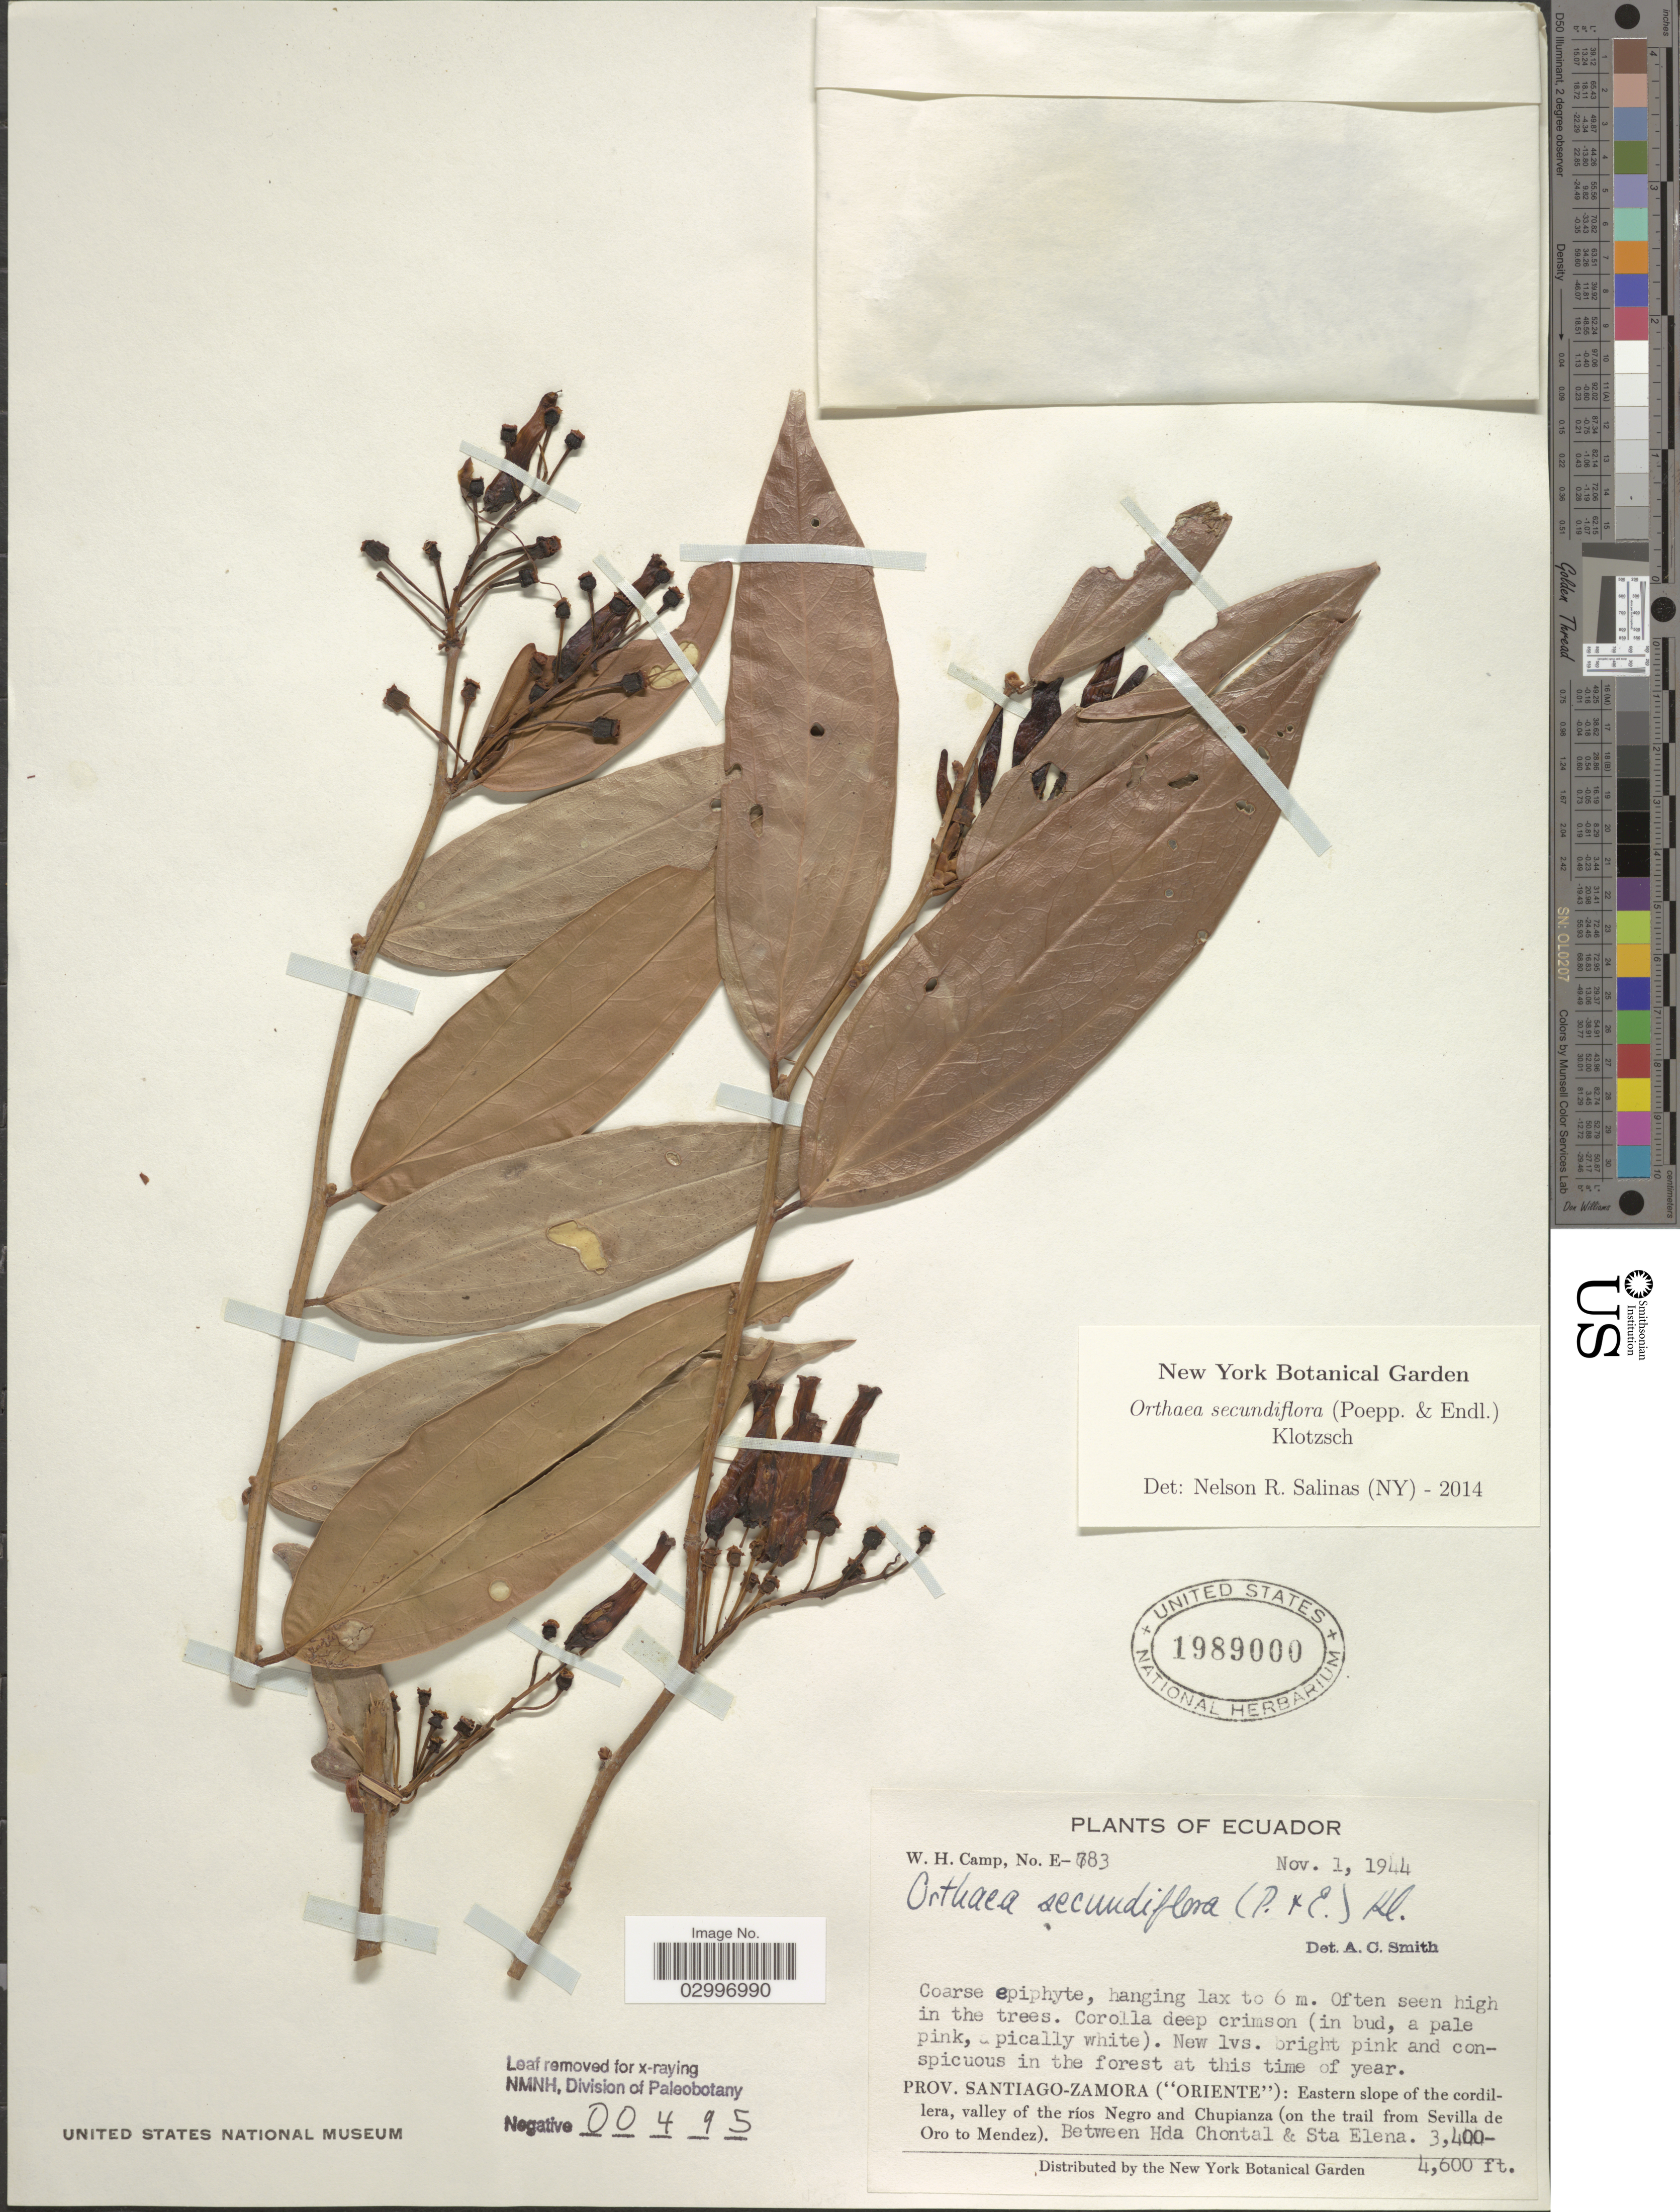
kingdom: Plantae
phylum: Tracheophyta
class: Magnoliopsida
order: Ericales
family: Ericaceae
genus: Orthaea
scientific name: Orthaea secundiflora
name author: (Poepp. & Endl.) Klotzsch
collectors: W. H. Camp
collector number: E-783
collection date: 1944-11-01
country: Ecuador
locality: Prov. Santiago-Zamora ("Oriente"): Eastern slope of the cordillera, valley of the ríos Negro and Chupianza (on the trail from Sevilla de Oro to Mendez). Between Hda Chontal & Sta Elena.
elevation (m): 1036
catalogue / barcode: US 1989000